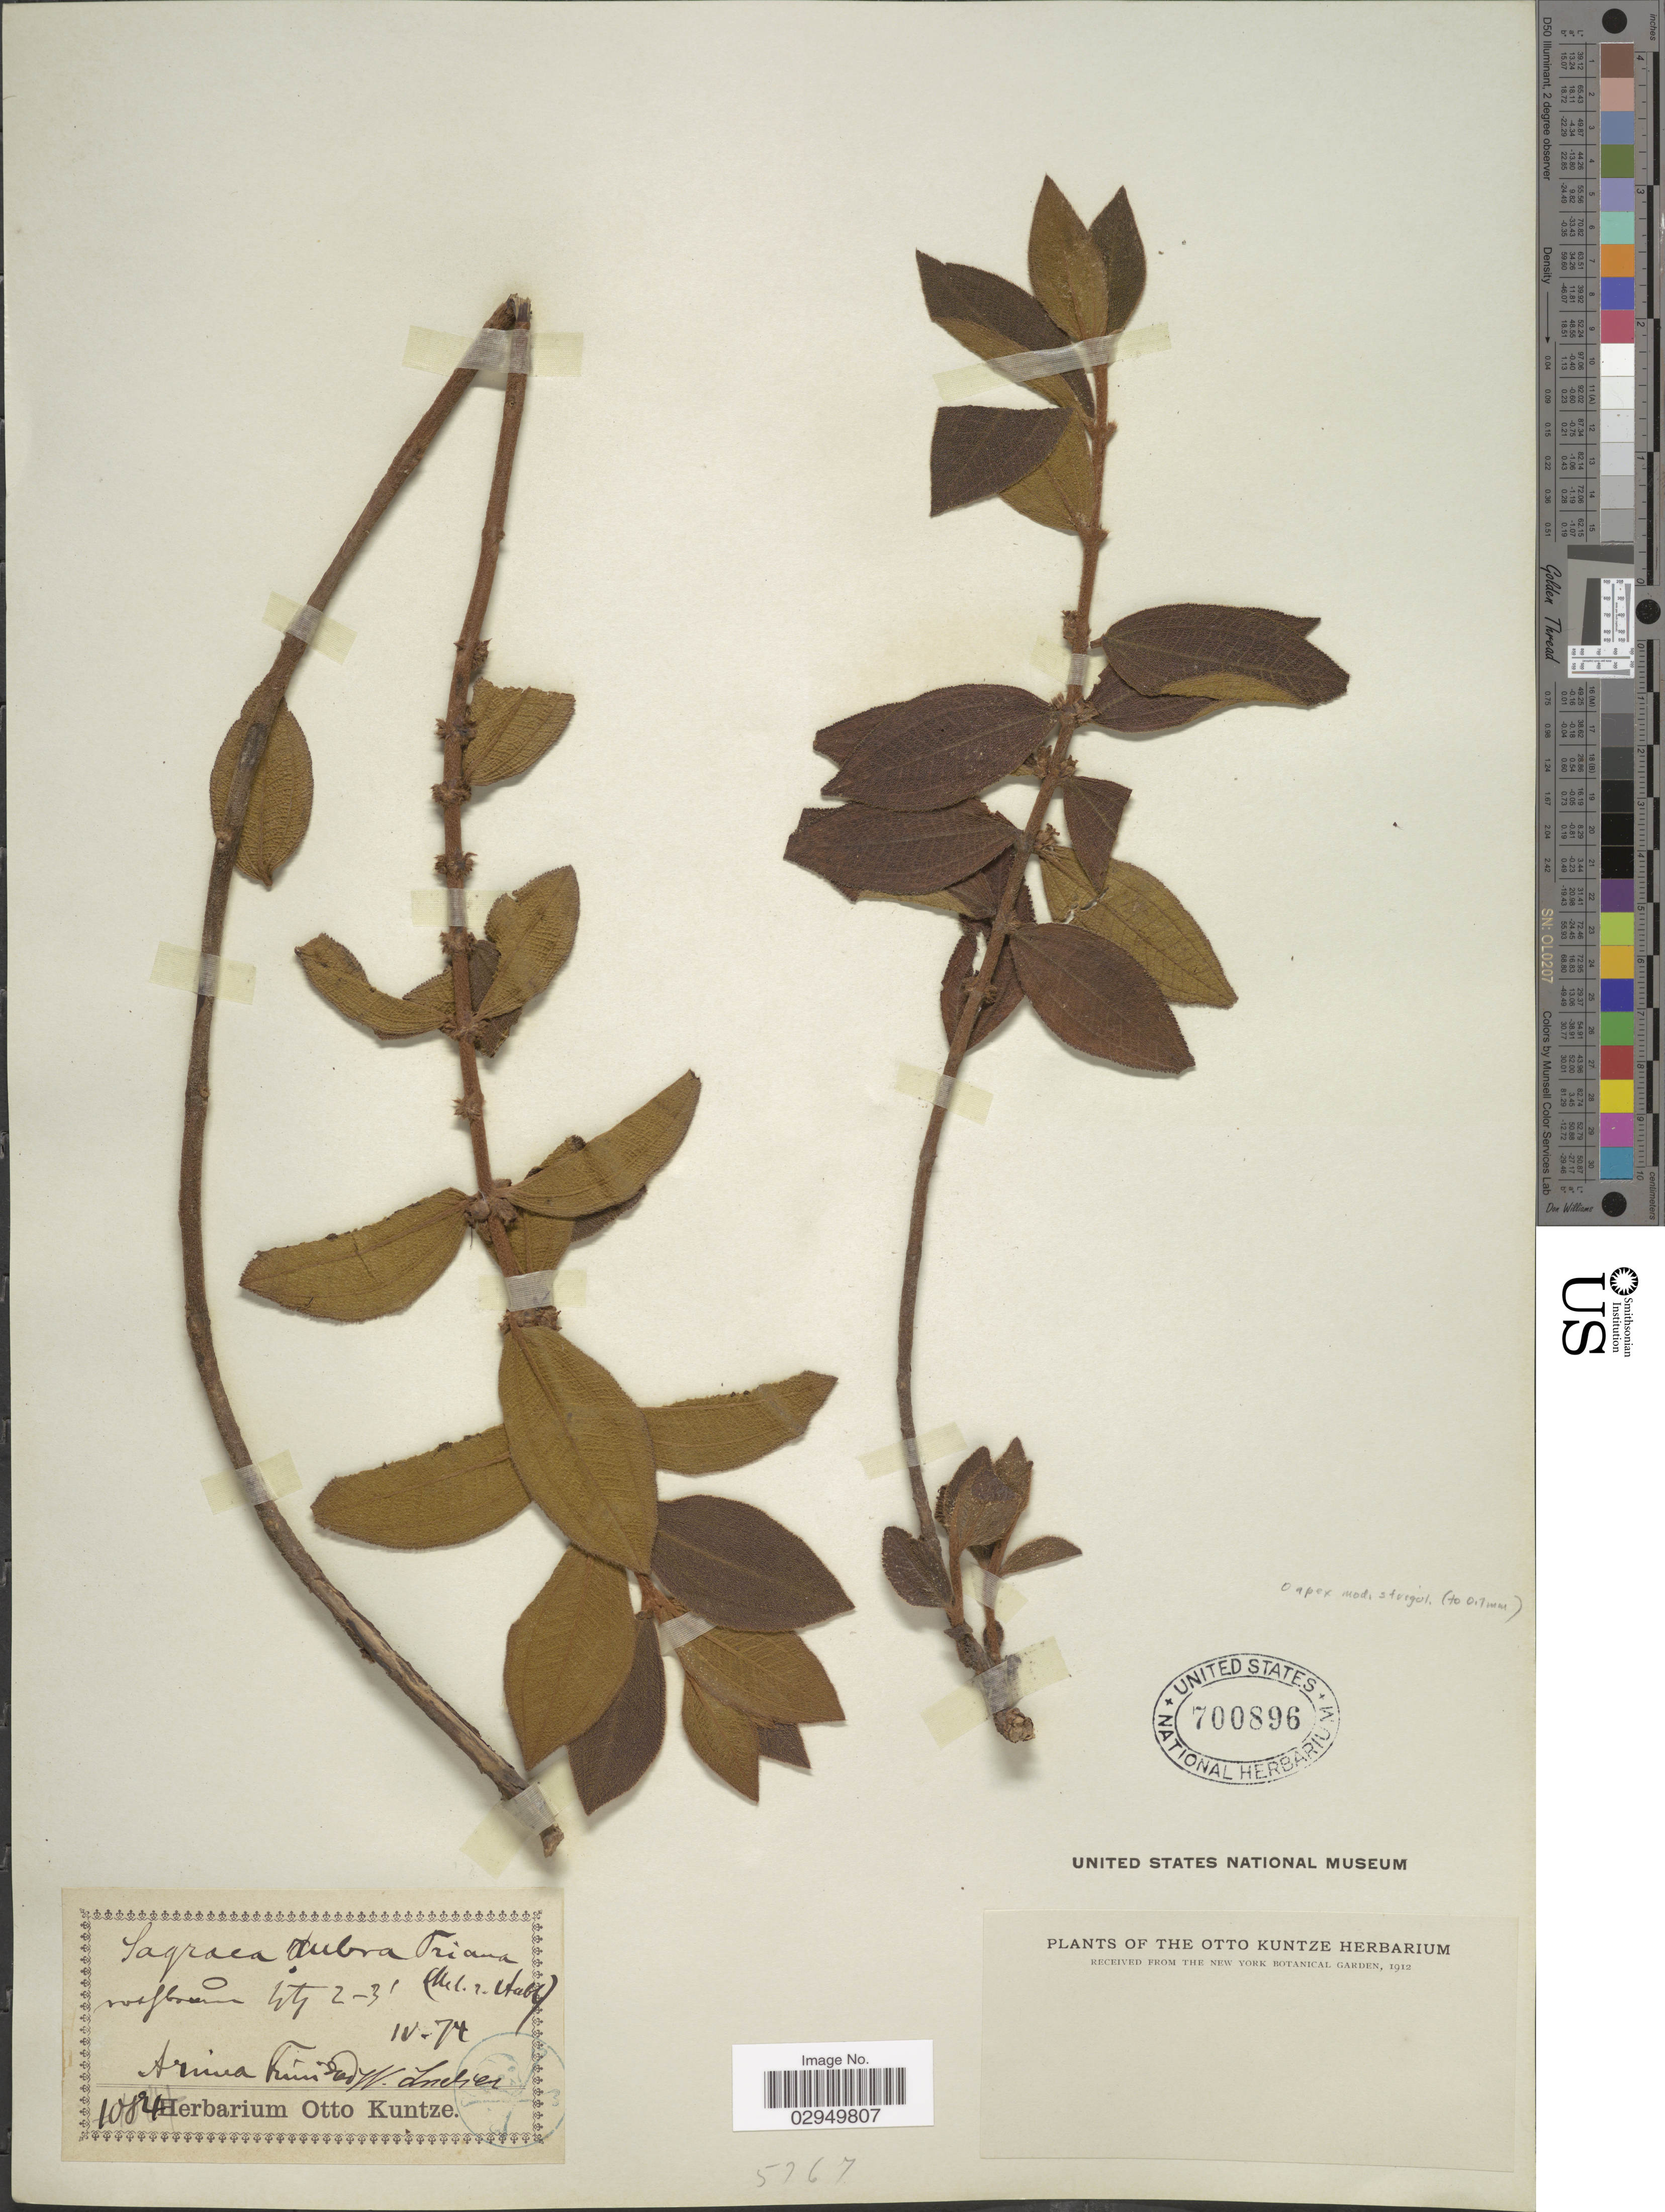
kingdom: Plantae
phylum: Tracheophyta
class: Magnoliopsida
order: Myrtales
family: Melastomataceae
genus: Clidemia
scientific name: Clidemia sericea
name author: D. Don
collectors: ex herb. Otto Kuntze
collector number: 1084*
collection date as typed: Transcribed d/m/y: /4/74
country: Trinidad and Tobago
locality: Arina Trinidad W.Indies.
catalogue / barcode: US 700896